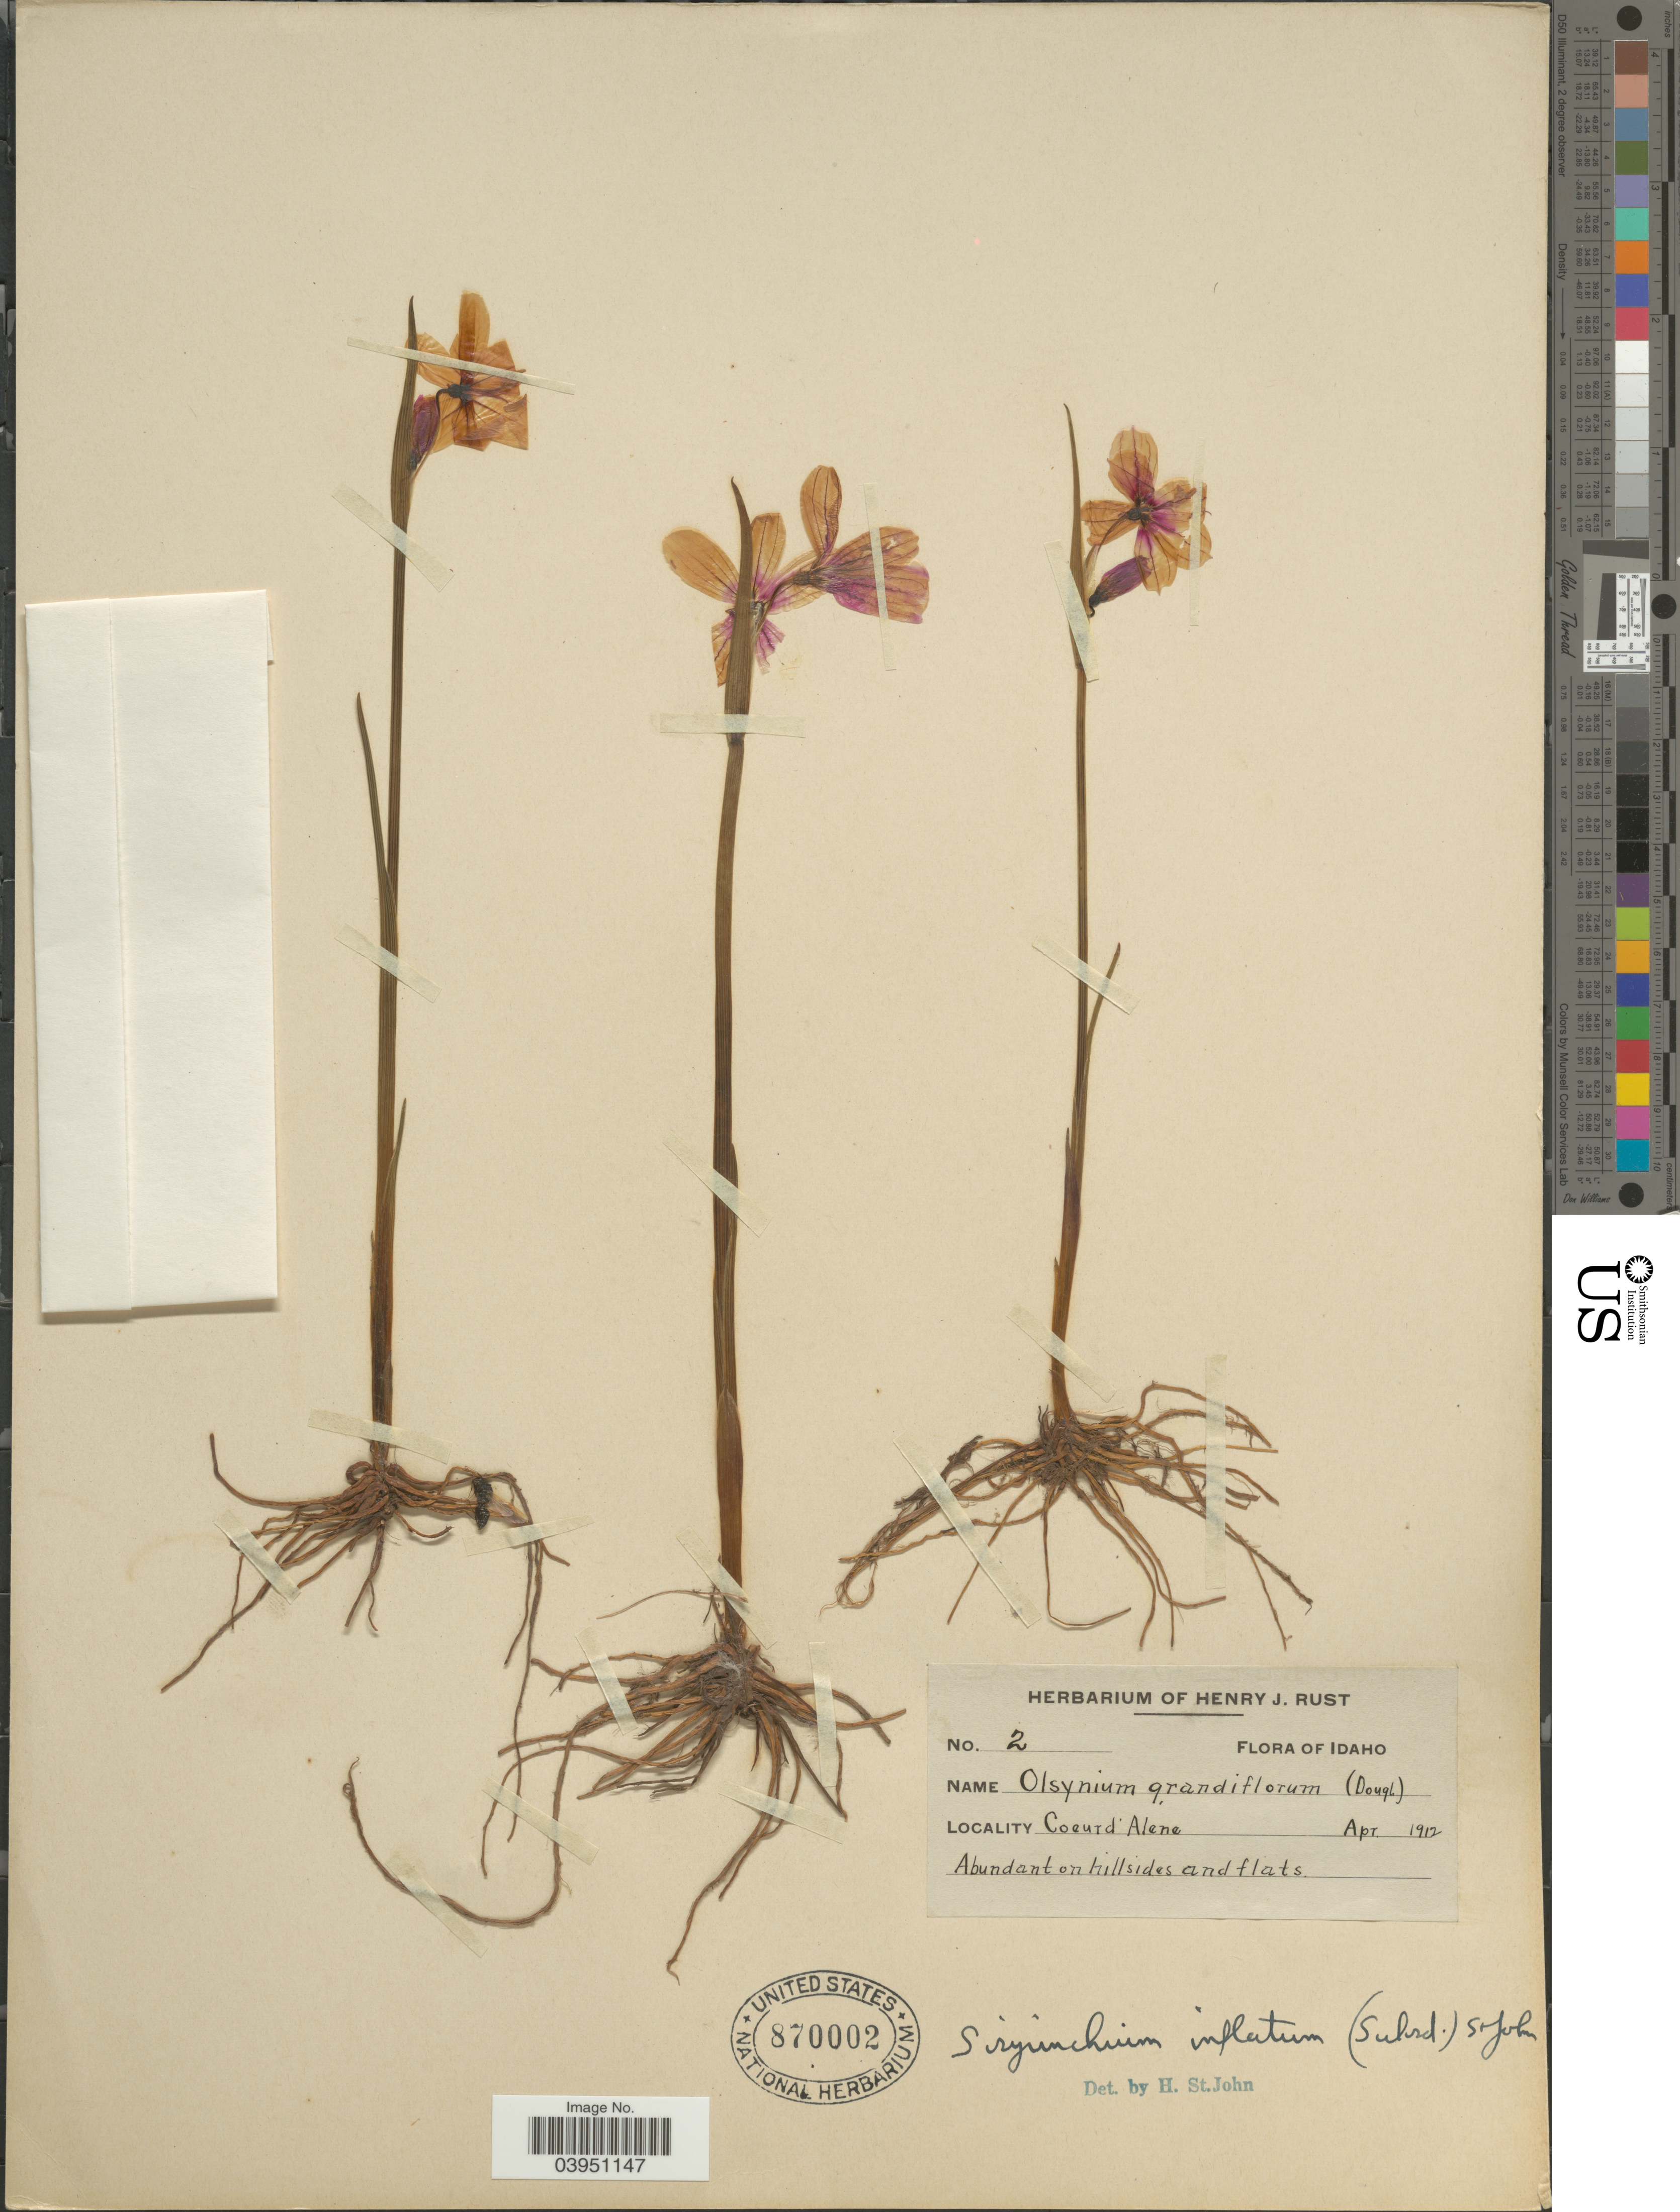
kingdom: Plantae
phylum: Tracheophyta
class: Liliopsida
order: Asparagales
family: Iridaceae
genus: Sisyrinchium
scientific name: Sisyrinchium inflatum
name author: (Suksd.) H. St. John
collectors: H. J. Rust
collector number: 2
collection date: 1912-04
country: United States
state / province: Idaho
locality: Coeur d'Alene. On hillsides and flats.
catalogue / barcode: US 870002